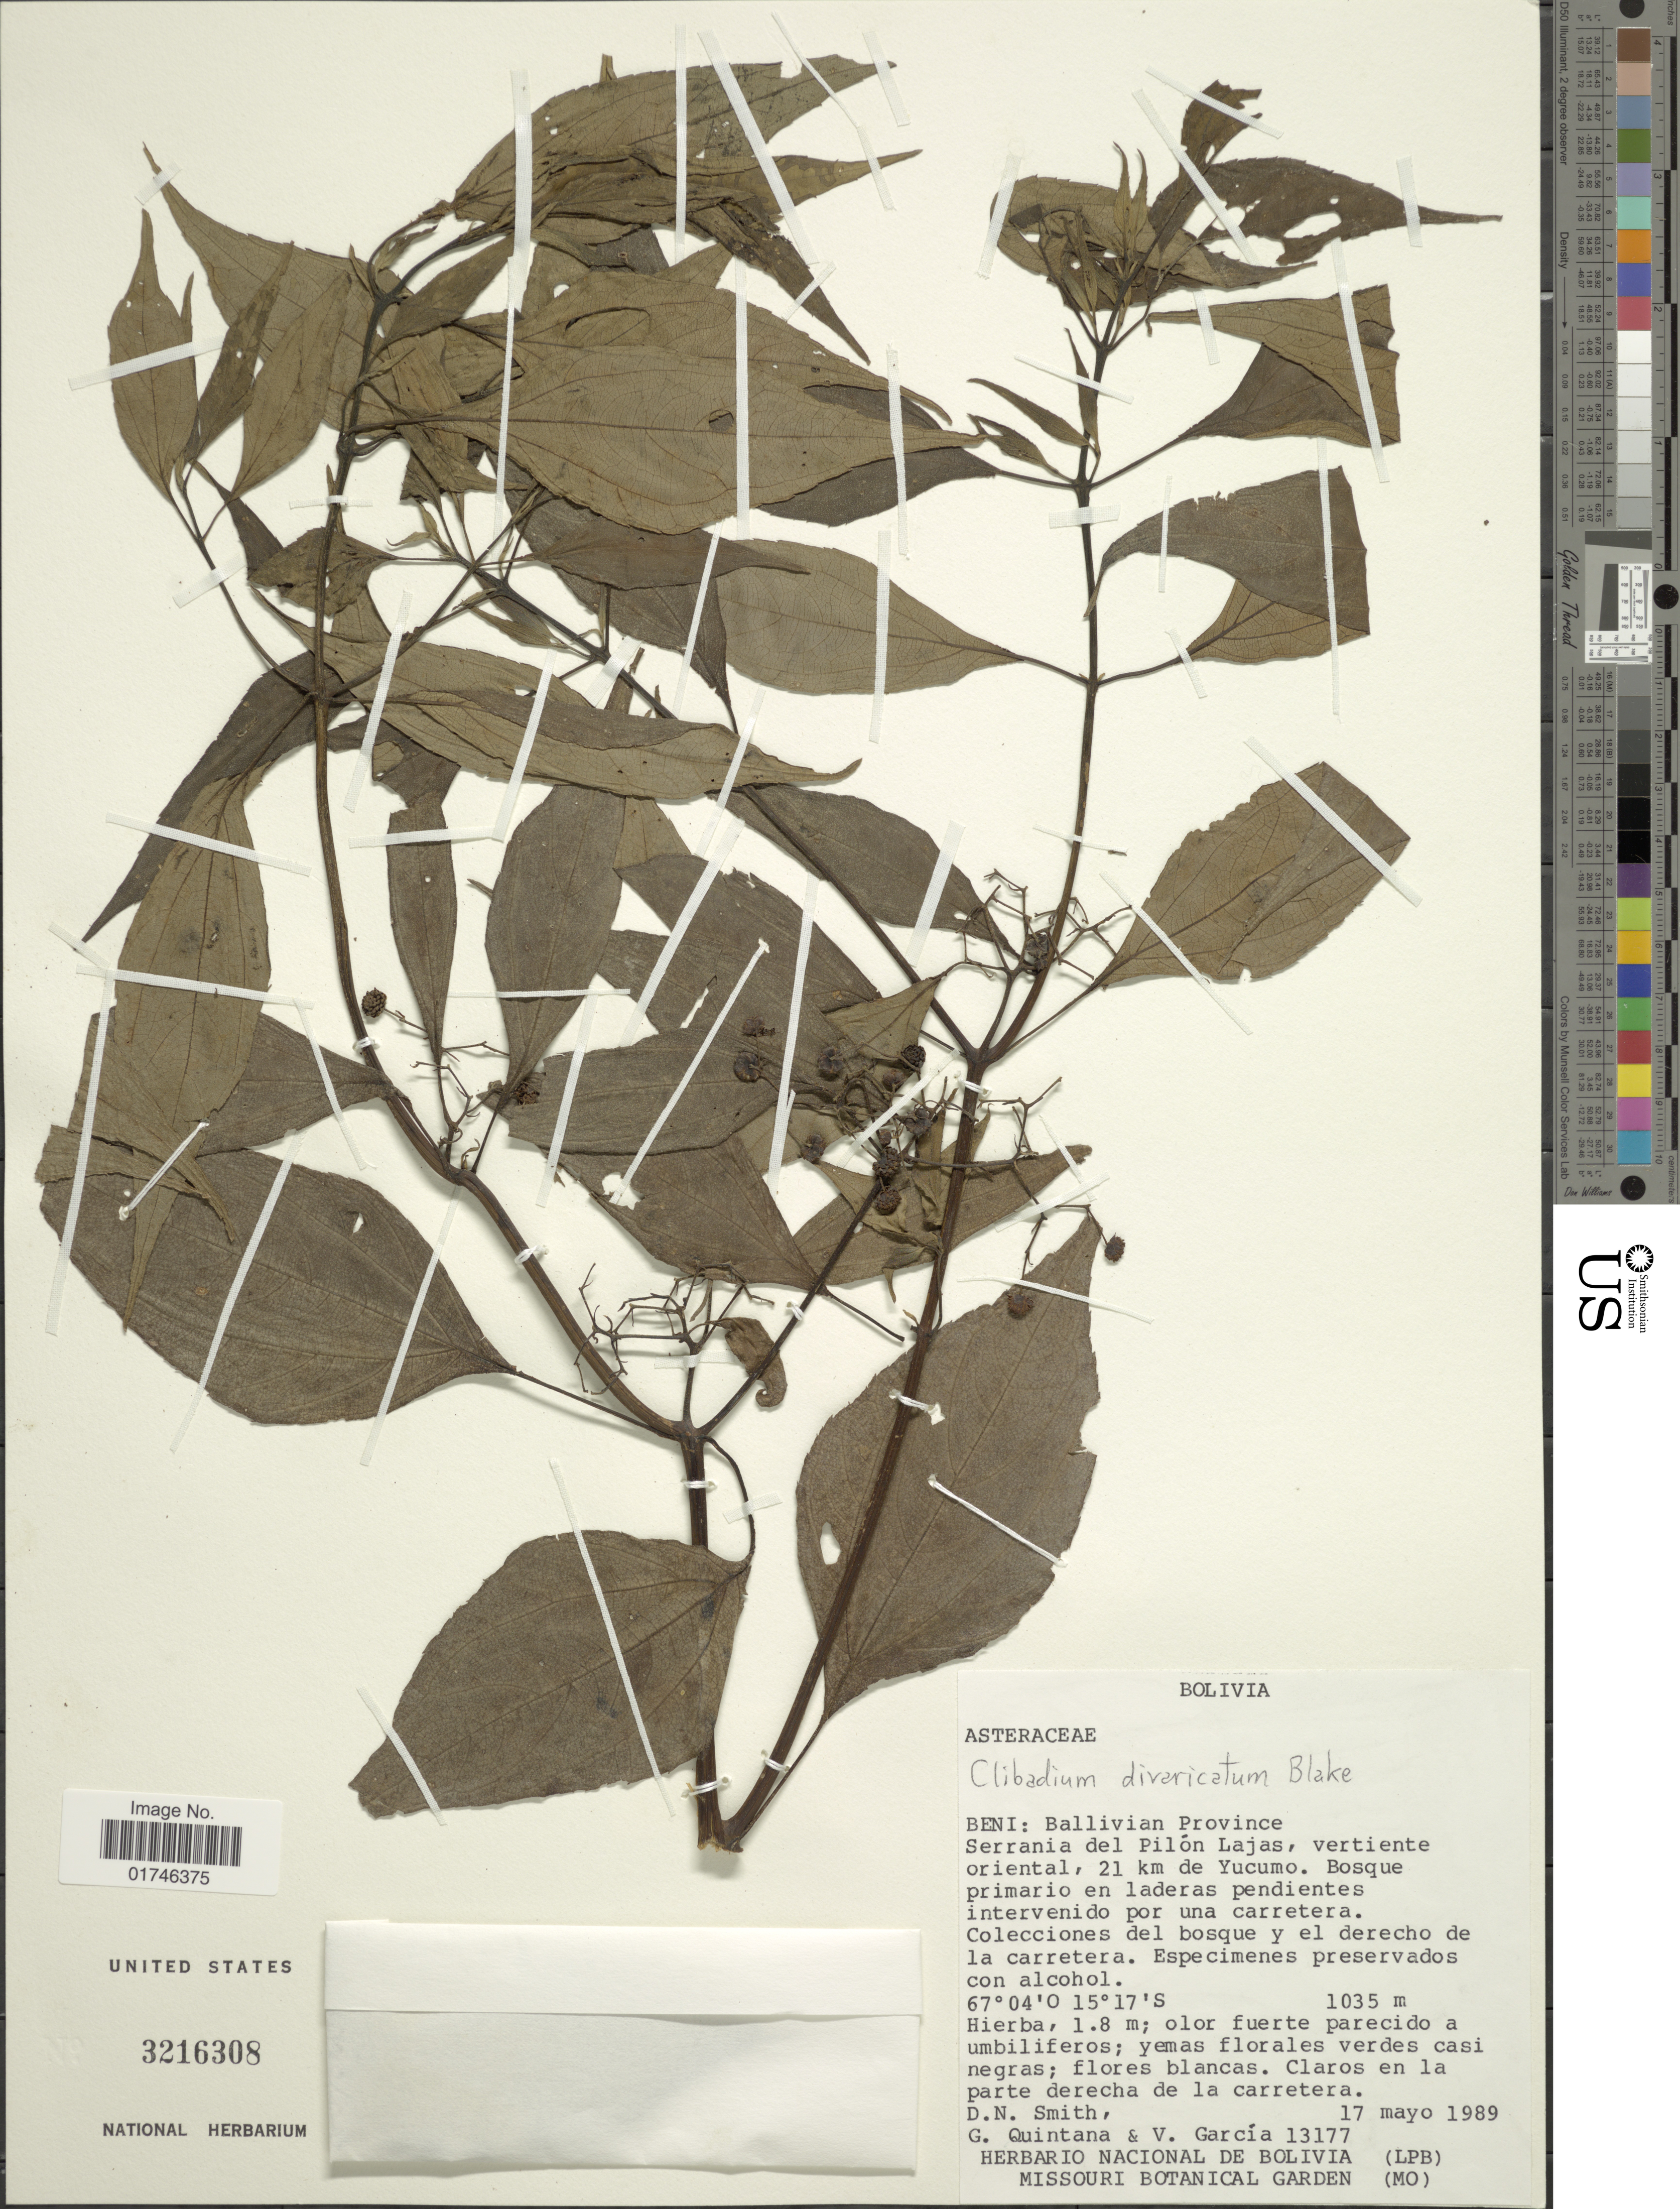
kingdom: Plantae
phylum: Tracheophyta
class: Magnoliopsida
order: Asterales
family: Asteraceae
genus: Clibadium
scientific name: Clibadium divarticatum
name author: S.F. Blake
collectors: D. Smith, G. Quintana & V. Garcia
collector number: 13177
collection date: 1989-05-17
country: Bolivia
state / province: Beni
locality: Beni: Ballivian Province, Serrania del Pilon Lajas, vertiente oriental, 21 km de Yucumo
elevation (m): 1035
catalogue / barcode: US 3216308